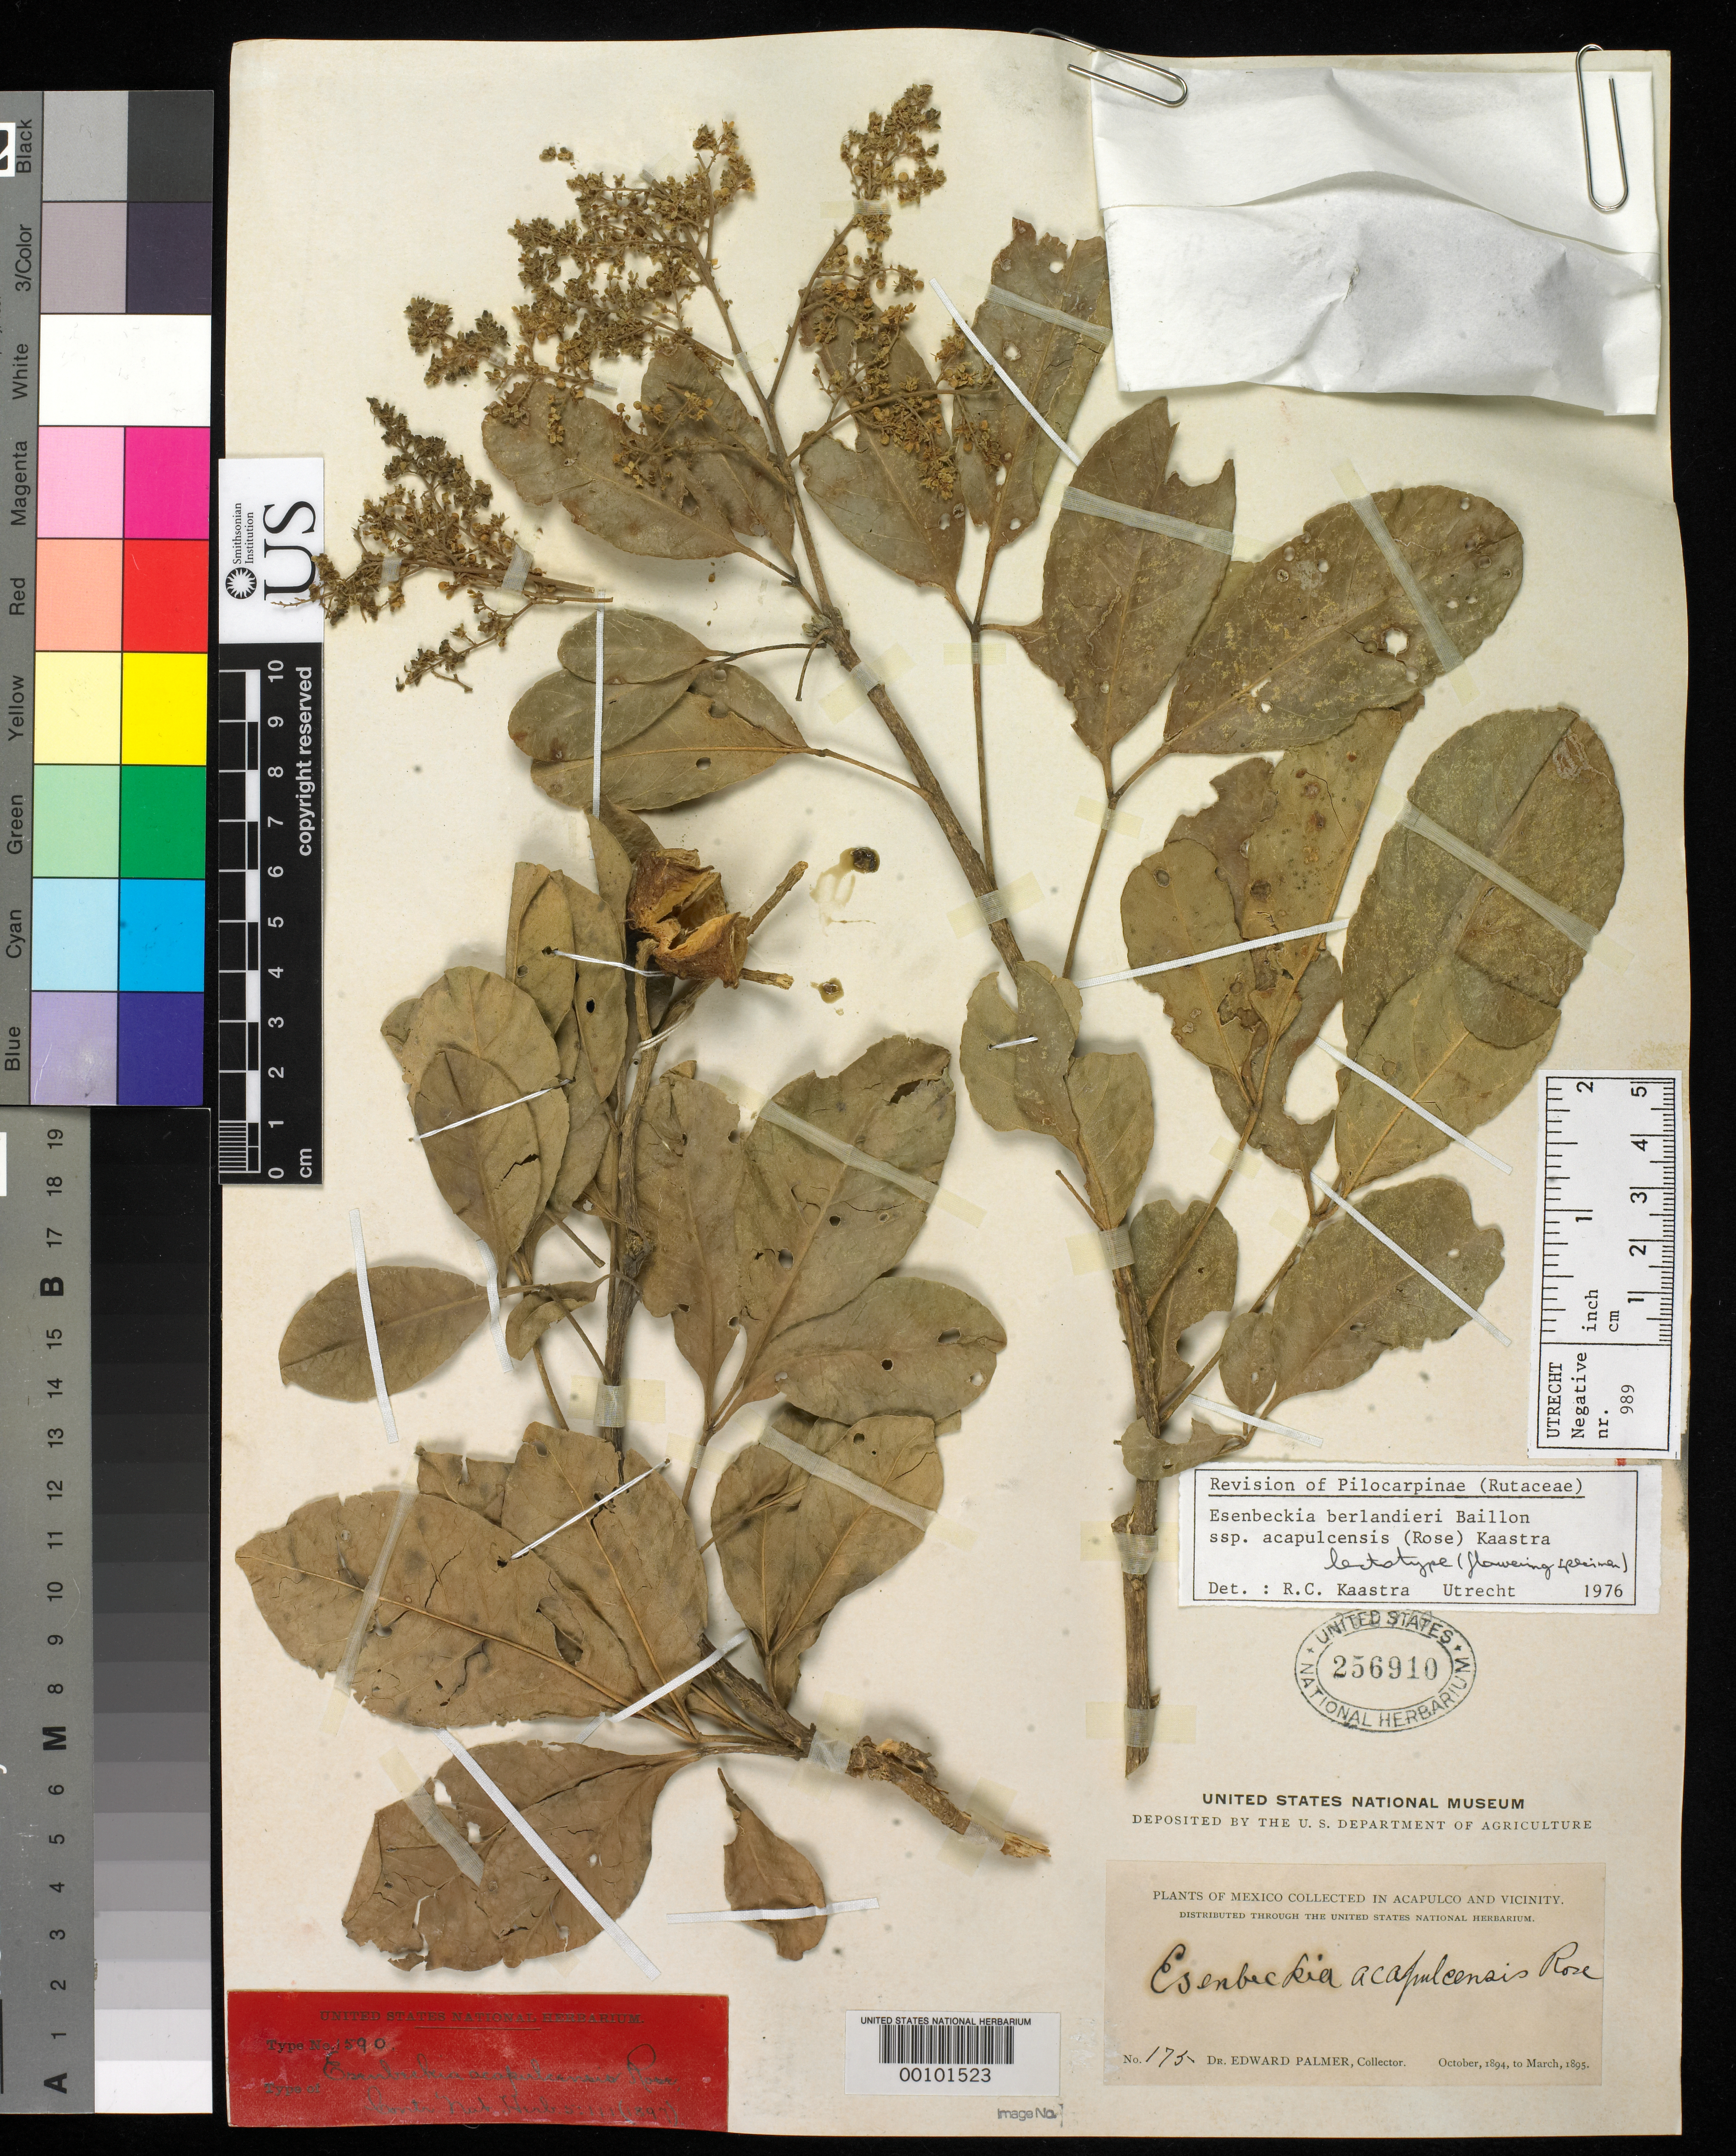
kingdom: Plantae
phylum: Tracheophyta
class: Magnoliopsida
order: Sapindales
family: Rutaceae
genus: Esenbeckia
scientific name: Esenbeckia acapulcensis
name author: Rose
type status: Lectotype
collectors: E. Palmer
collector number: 175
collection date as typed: Dec 1895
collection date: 1895-12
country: Mexico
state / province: Guerrero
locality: Near Acapulco.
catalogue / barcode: US 256910